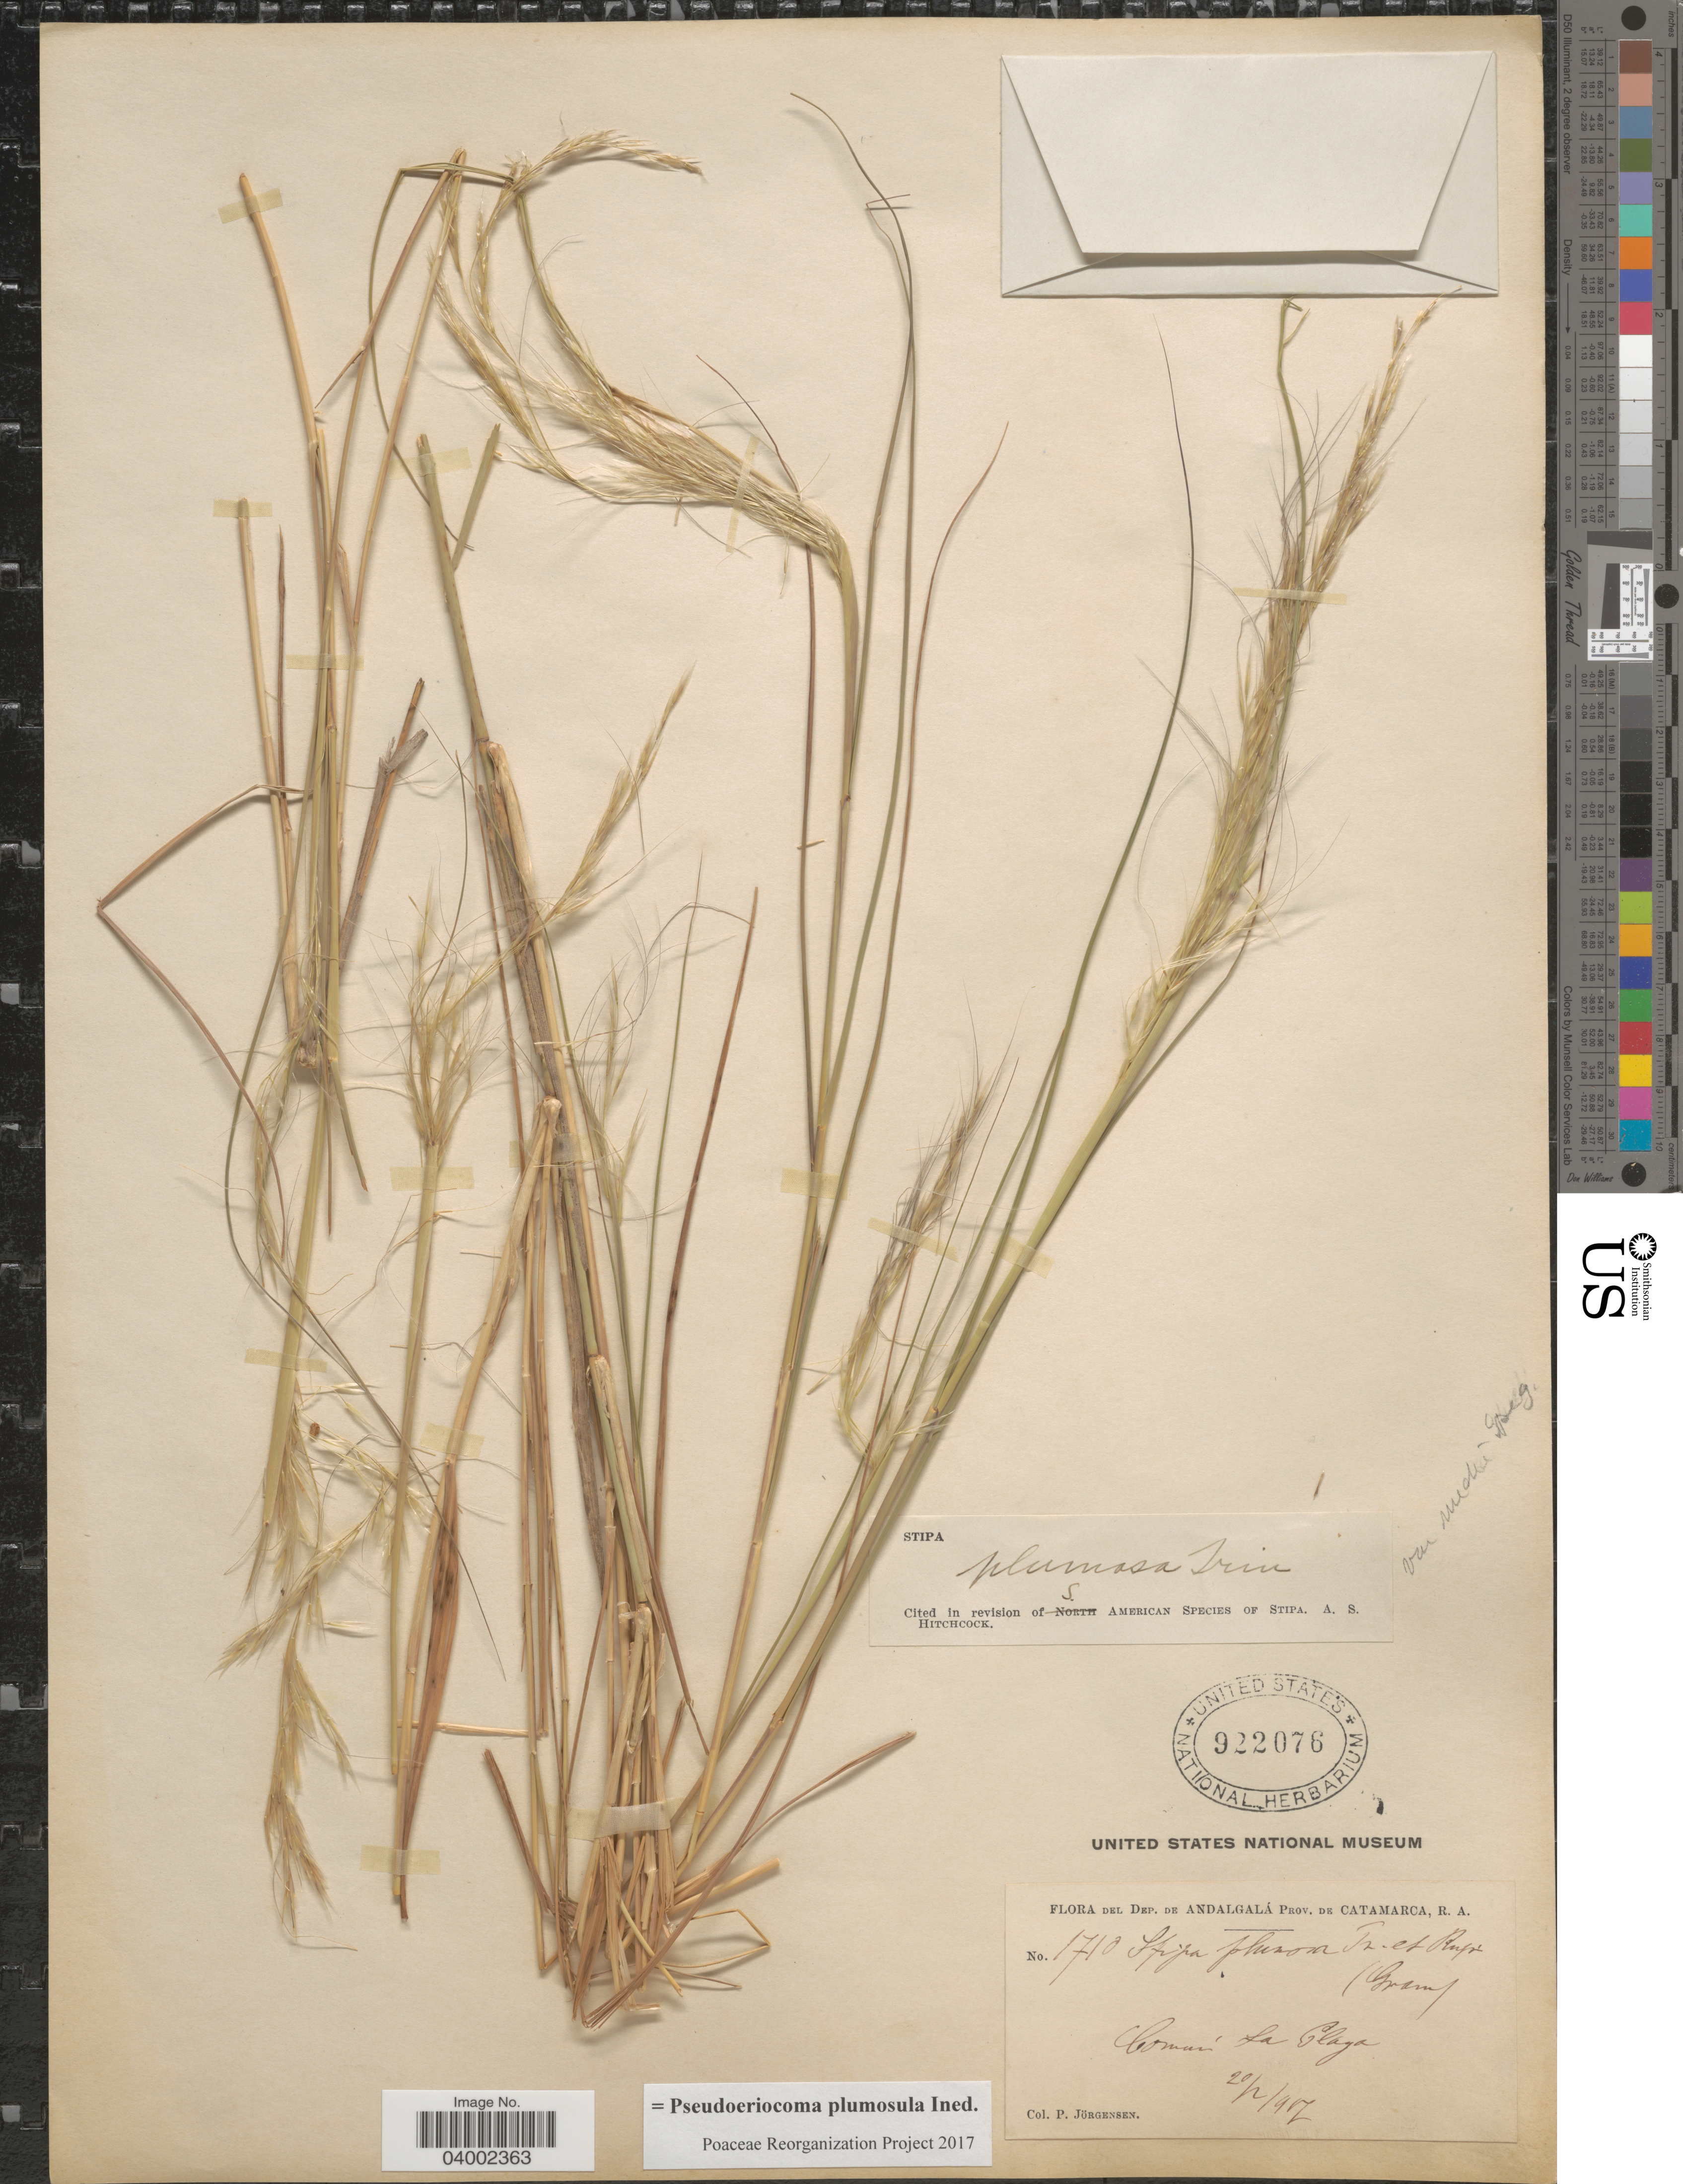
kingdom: Plantae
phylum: Tracheophyta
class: Liliopsida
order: Poales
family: Poaceae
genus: Pseudoeriocoma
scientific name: Pseudoeriocoma plumosula ined.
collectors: P. Jörgensen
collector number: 1710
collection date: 1987-02-20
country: Argentina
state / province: Catamarca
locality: Dep. de Andalgalá. Común La Playa.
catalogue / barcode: US 922076